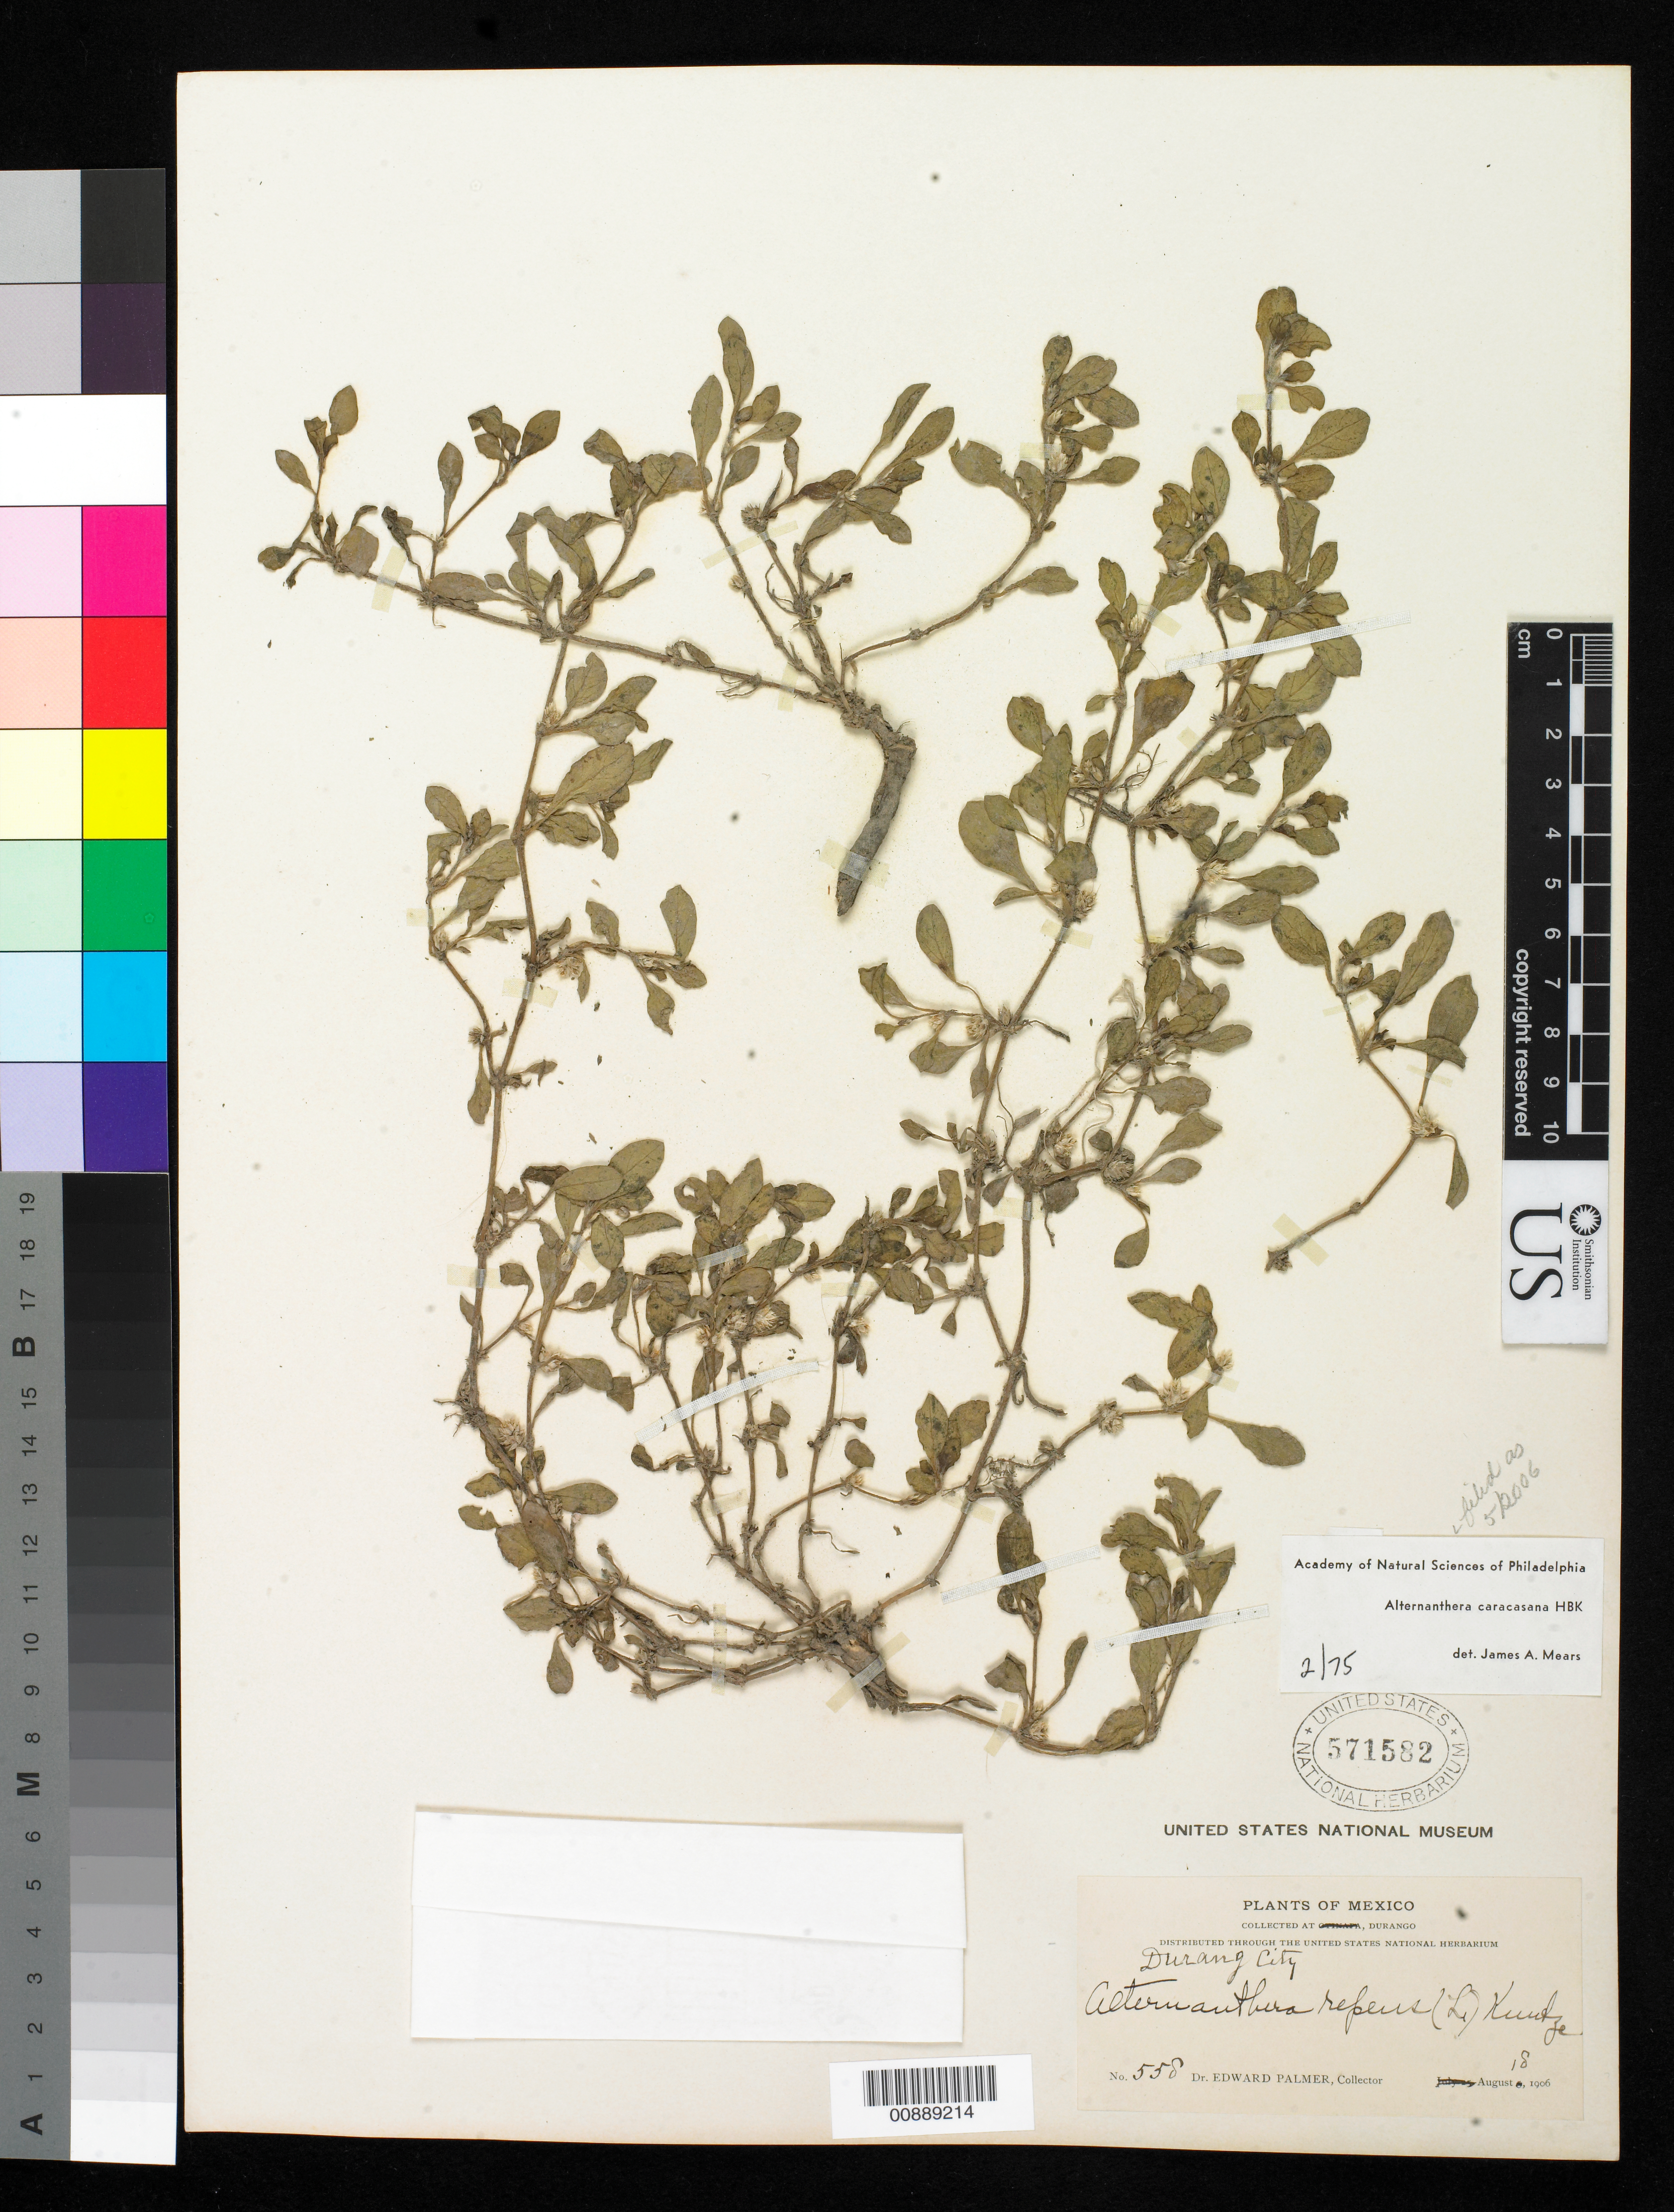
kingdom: Plantae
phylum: Tracheophyta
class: Magnoliopsida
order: Caryophyllales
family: Amaranthaceae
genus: Alternanthera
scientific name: Alternanthera caracasana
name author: Kunth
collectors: E. Palmer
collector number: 558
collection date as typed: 18 Aug 1906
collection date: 1906-08-18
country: Mexico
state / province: Durango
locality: Durango city.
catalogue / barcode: US 571582